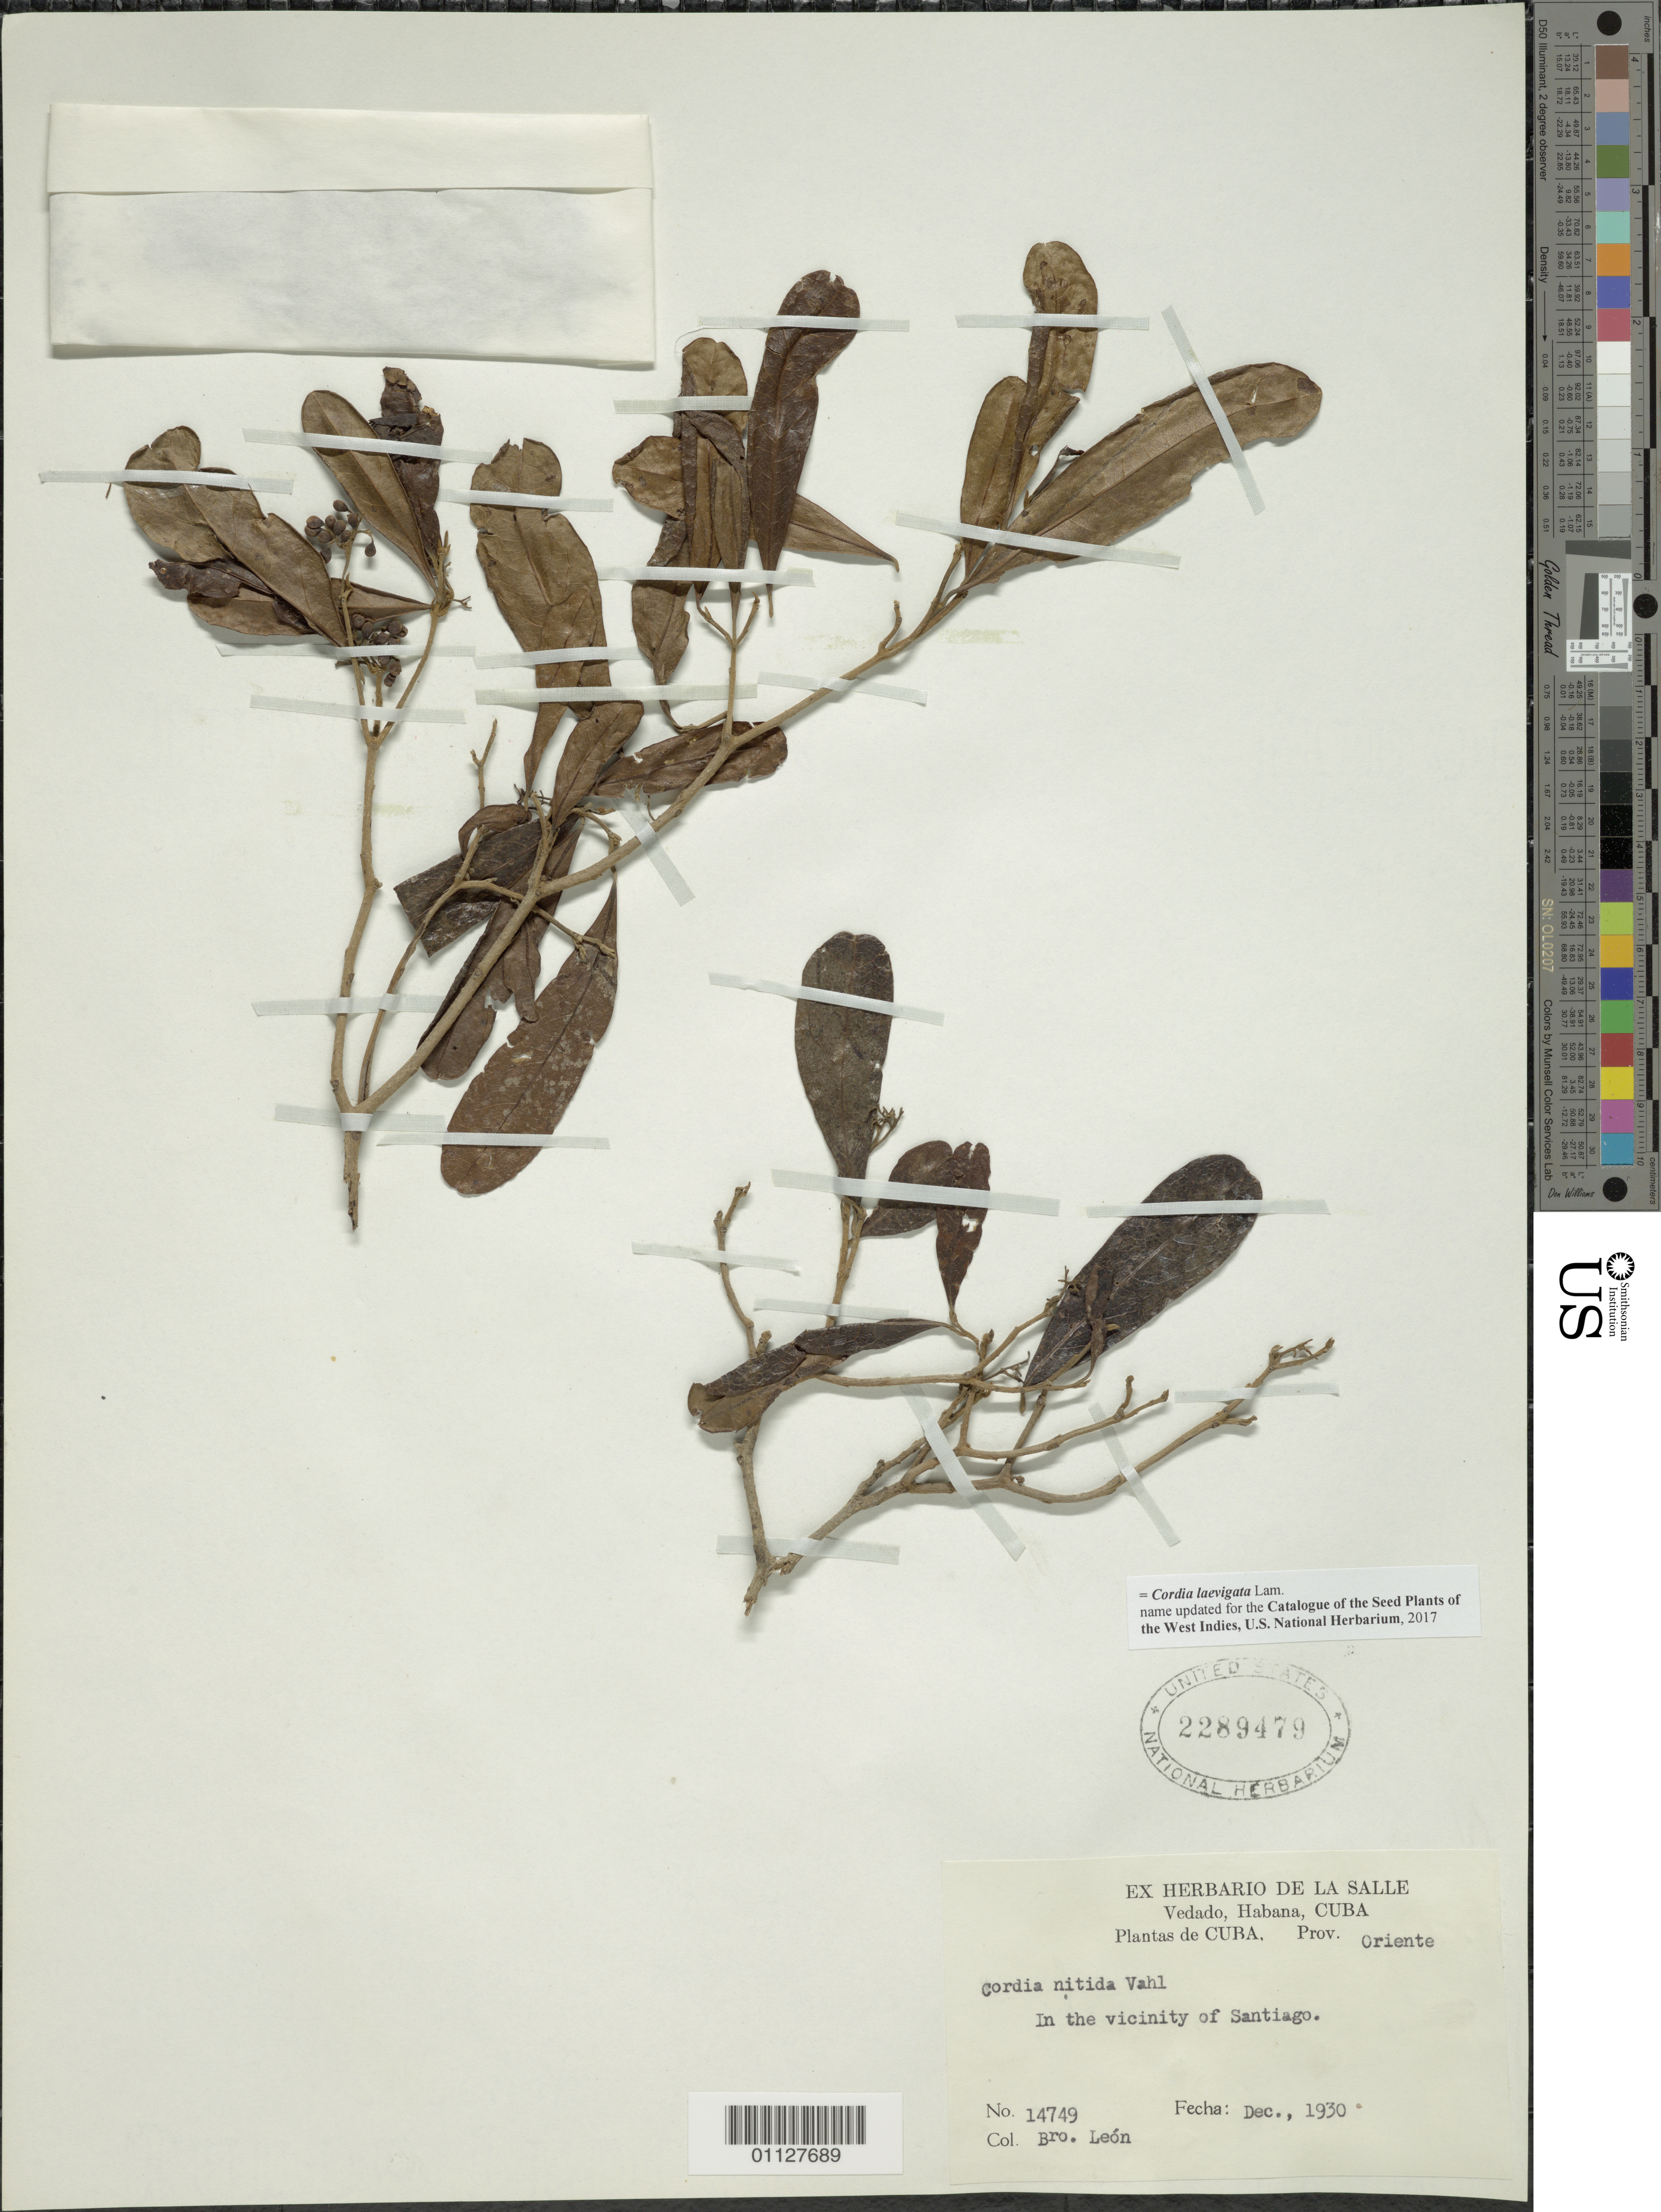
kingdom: Plantae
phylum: Tracheophyta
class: Magnoliopsida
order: Boraginales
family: Cordiaceae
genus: Cordia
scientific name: Cordia laevigata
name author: Lam.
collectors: Bro. León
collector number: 14749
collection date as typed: Dec 1930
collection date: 1930-12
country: Cuba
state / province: Santiago de Cuba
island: Cuba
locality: In the vicinity of Santiago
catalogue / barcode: US 2289479